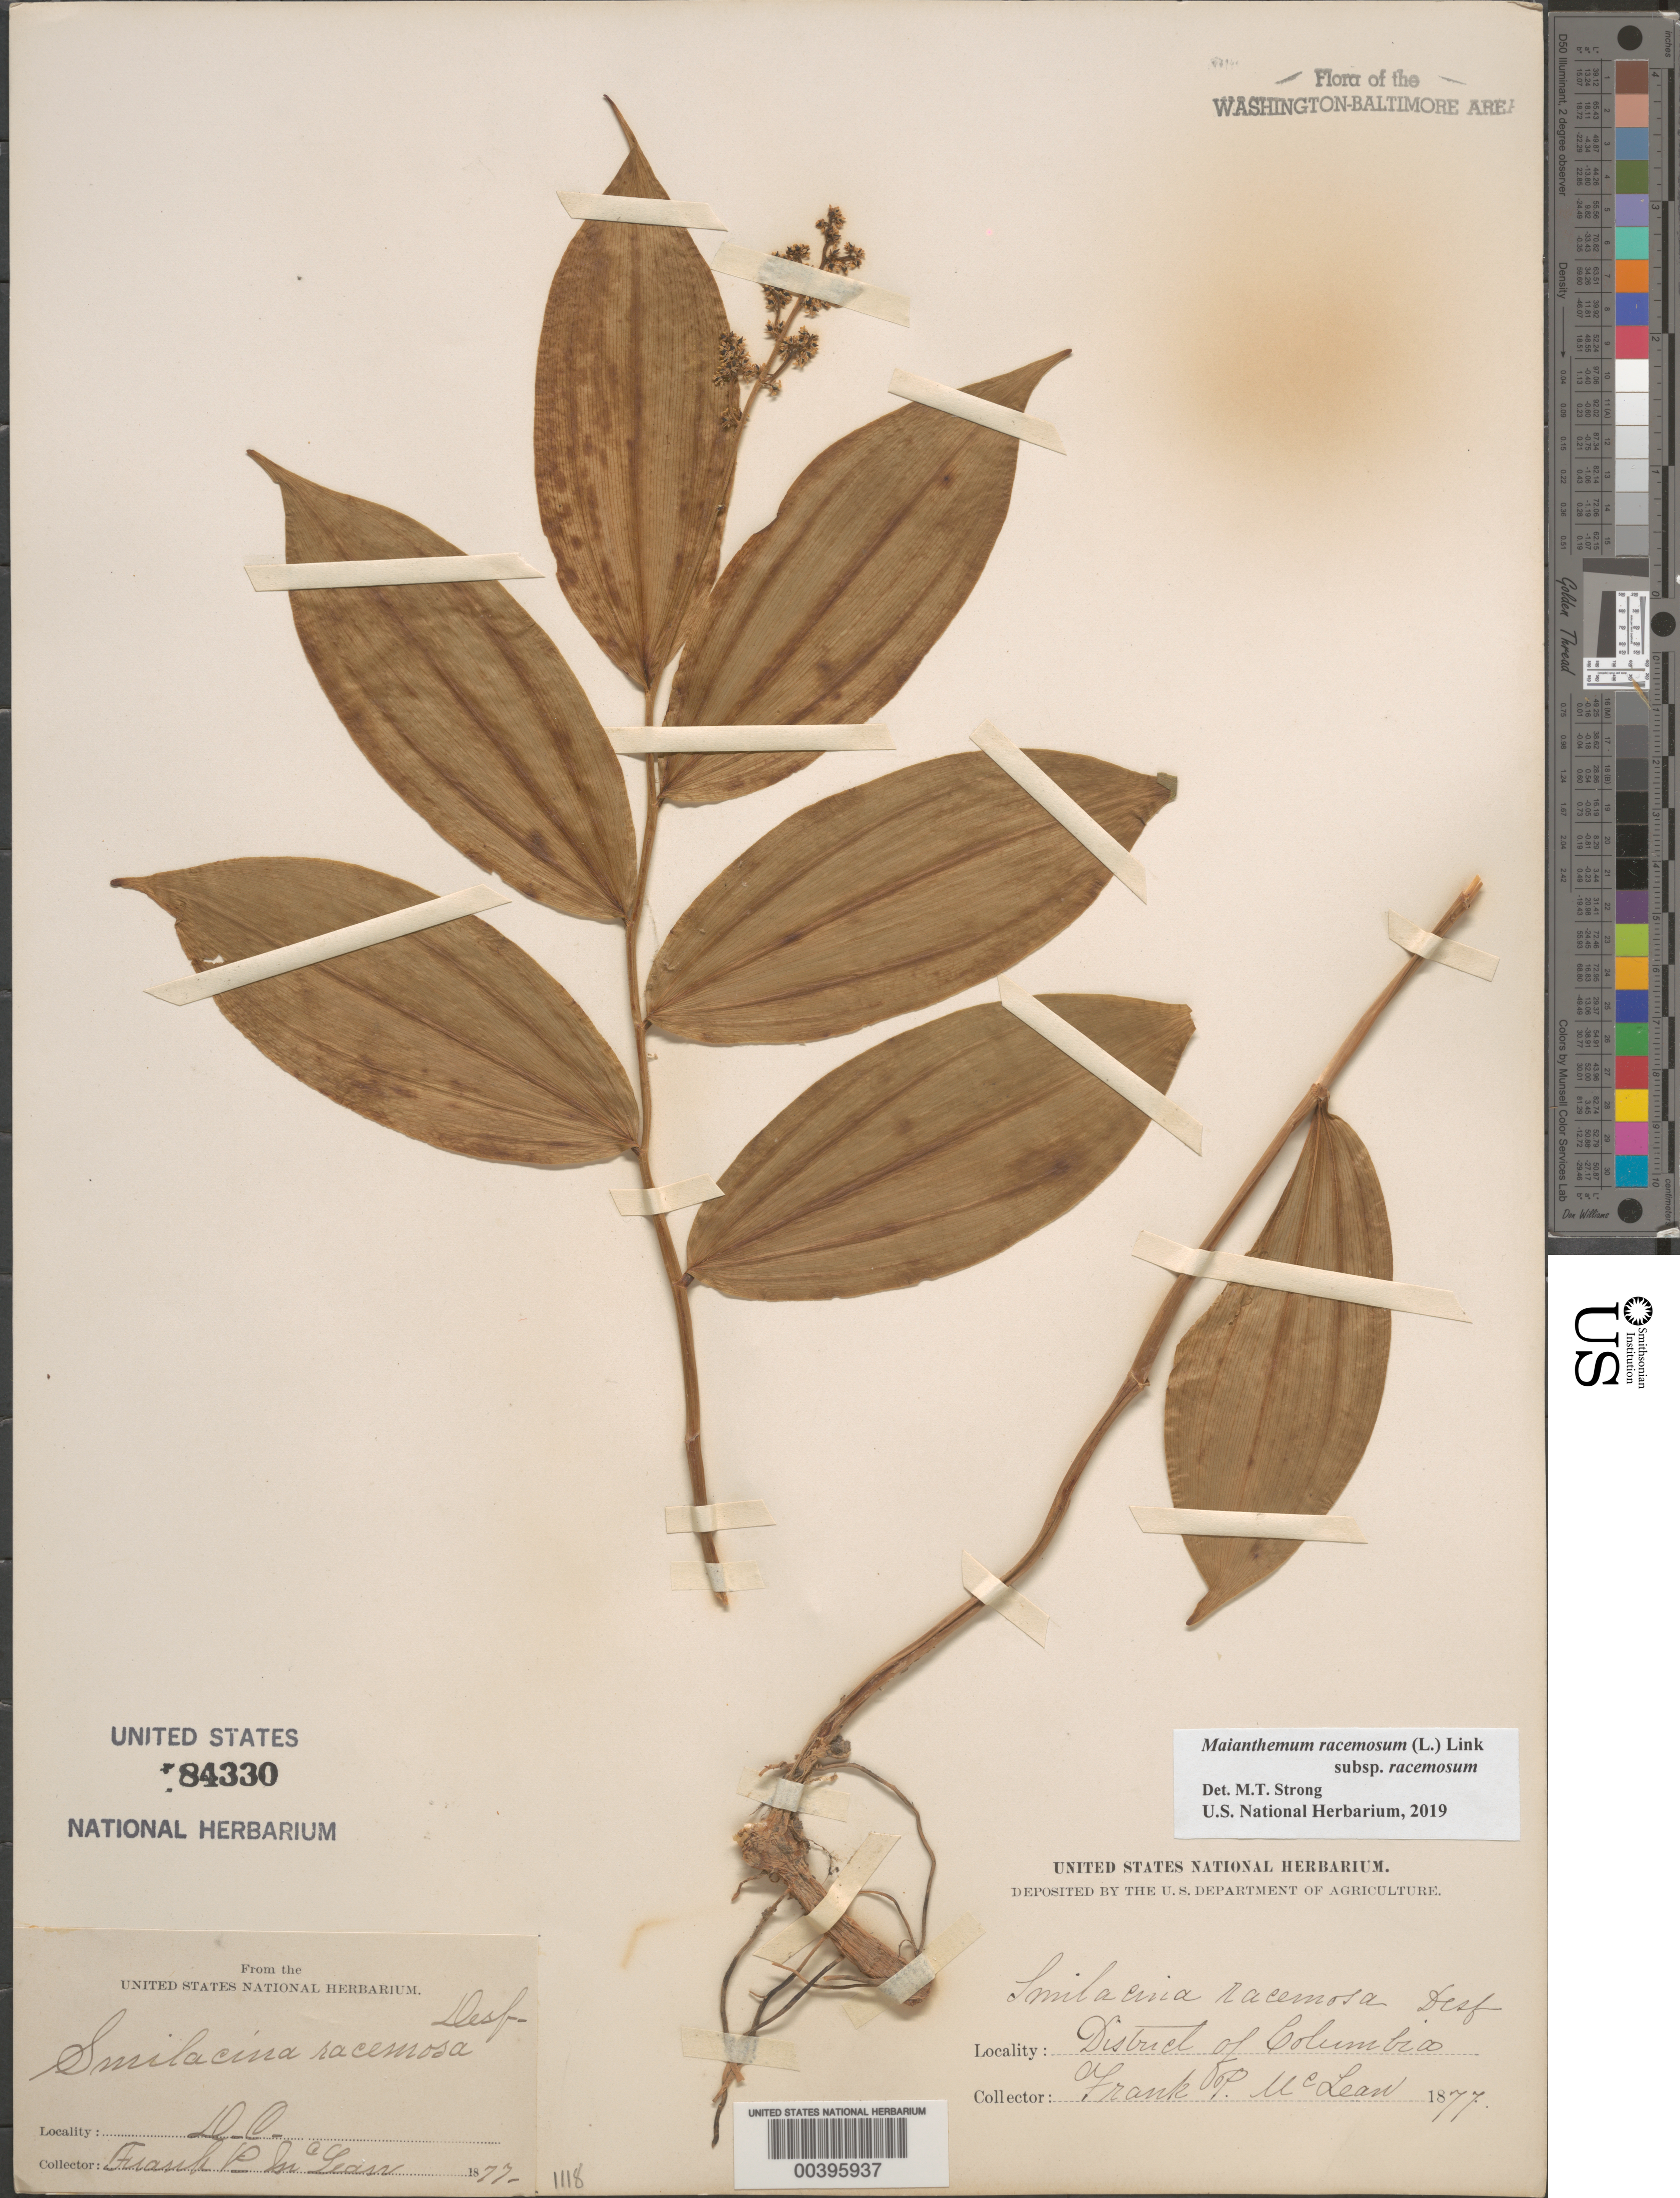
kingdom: Plantae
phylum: Tracheophyta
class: Liliopsida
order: Asparagales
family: Asparagaceae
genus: Maianthemum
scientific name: Maianthemum racemosum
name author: (L.) Link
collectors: F. McLean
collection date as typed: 1877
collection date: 1877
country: United States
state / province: District of Columbia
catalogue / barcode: US 84330